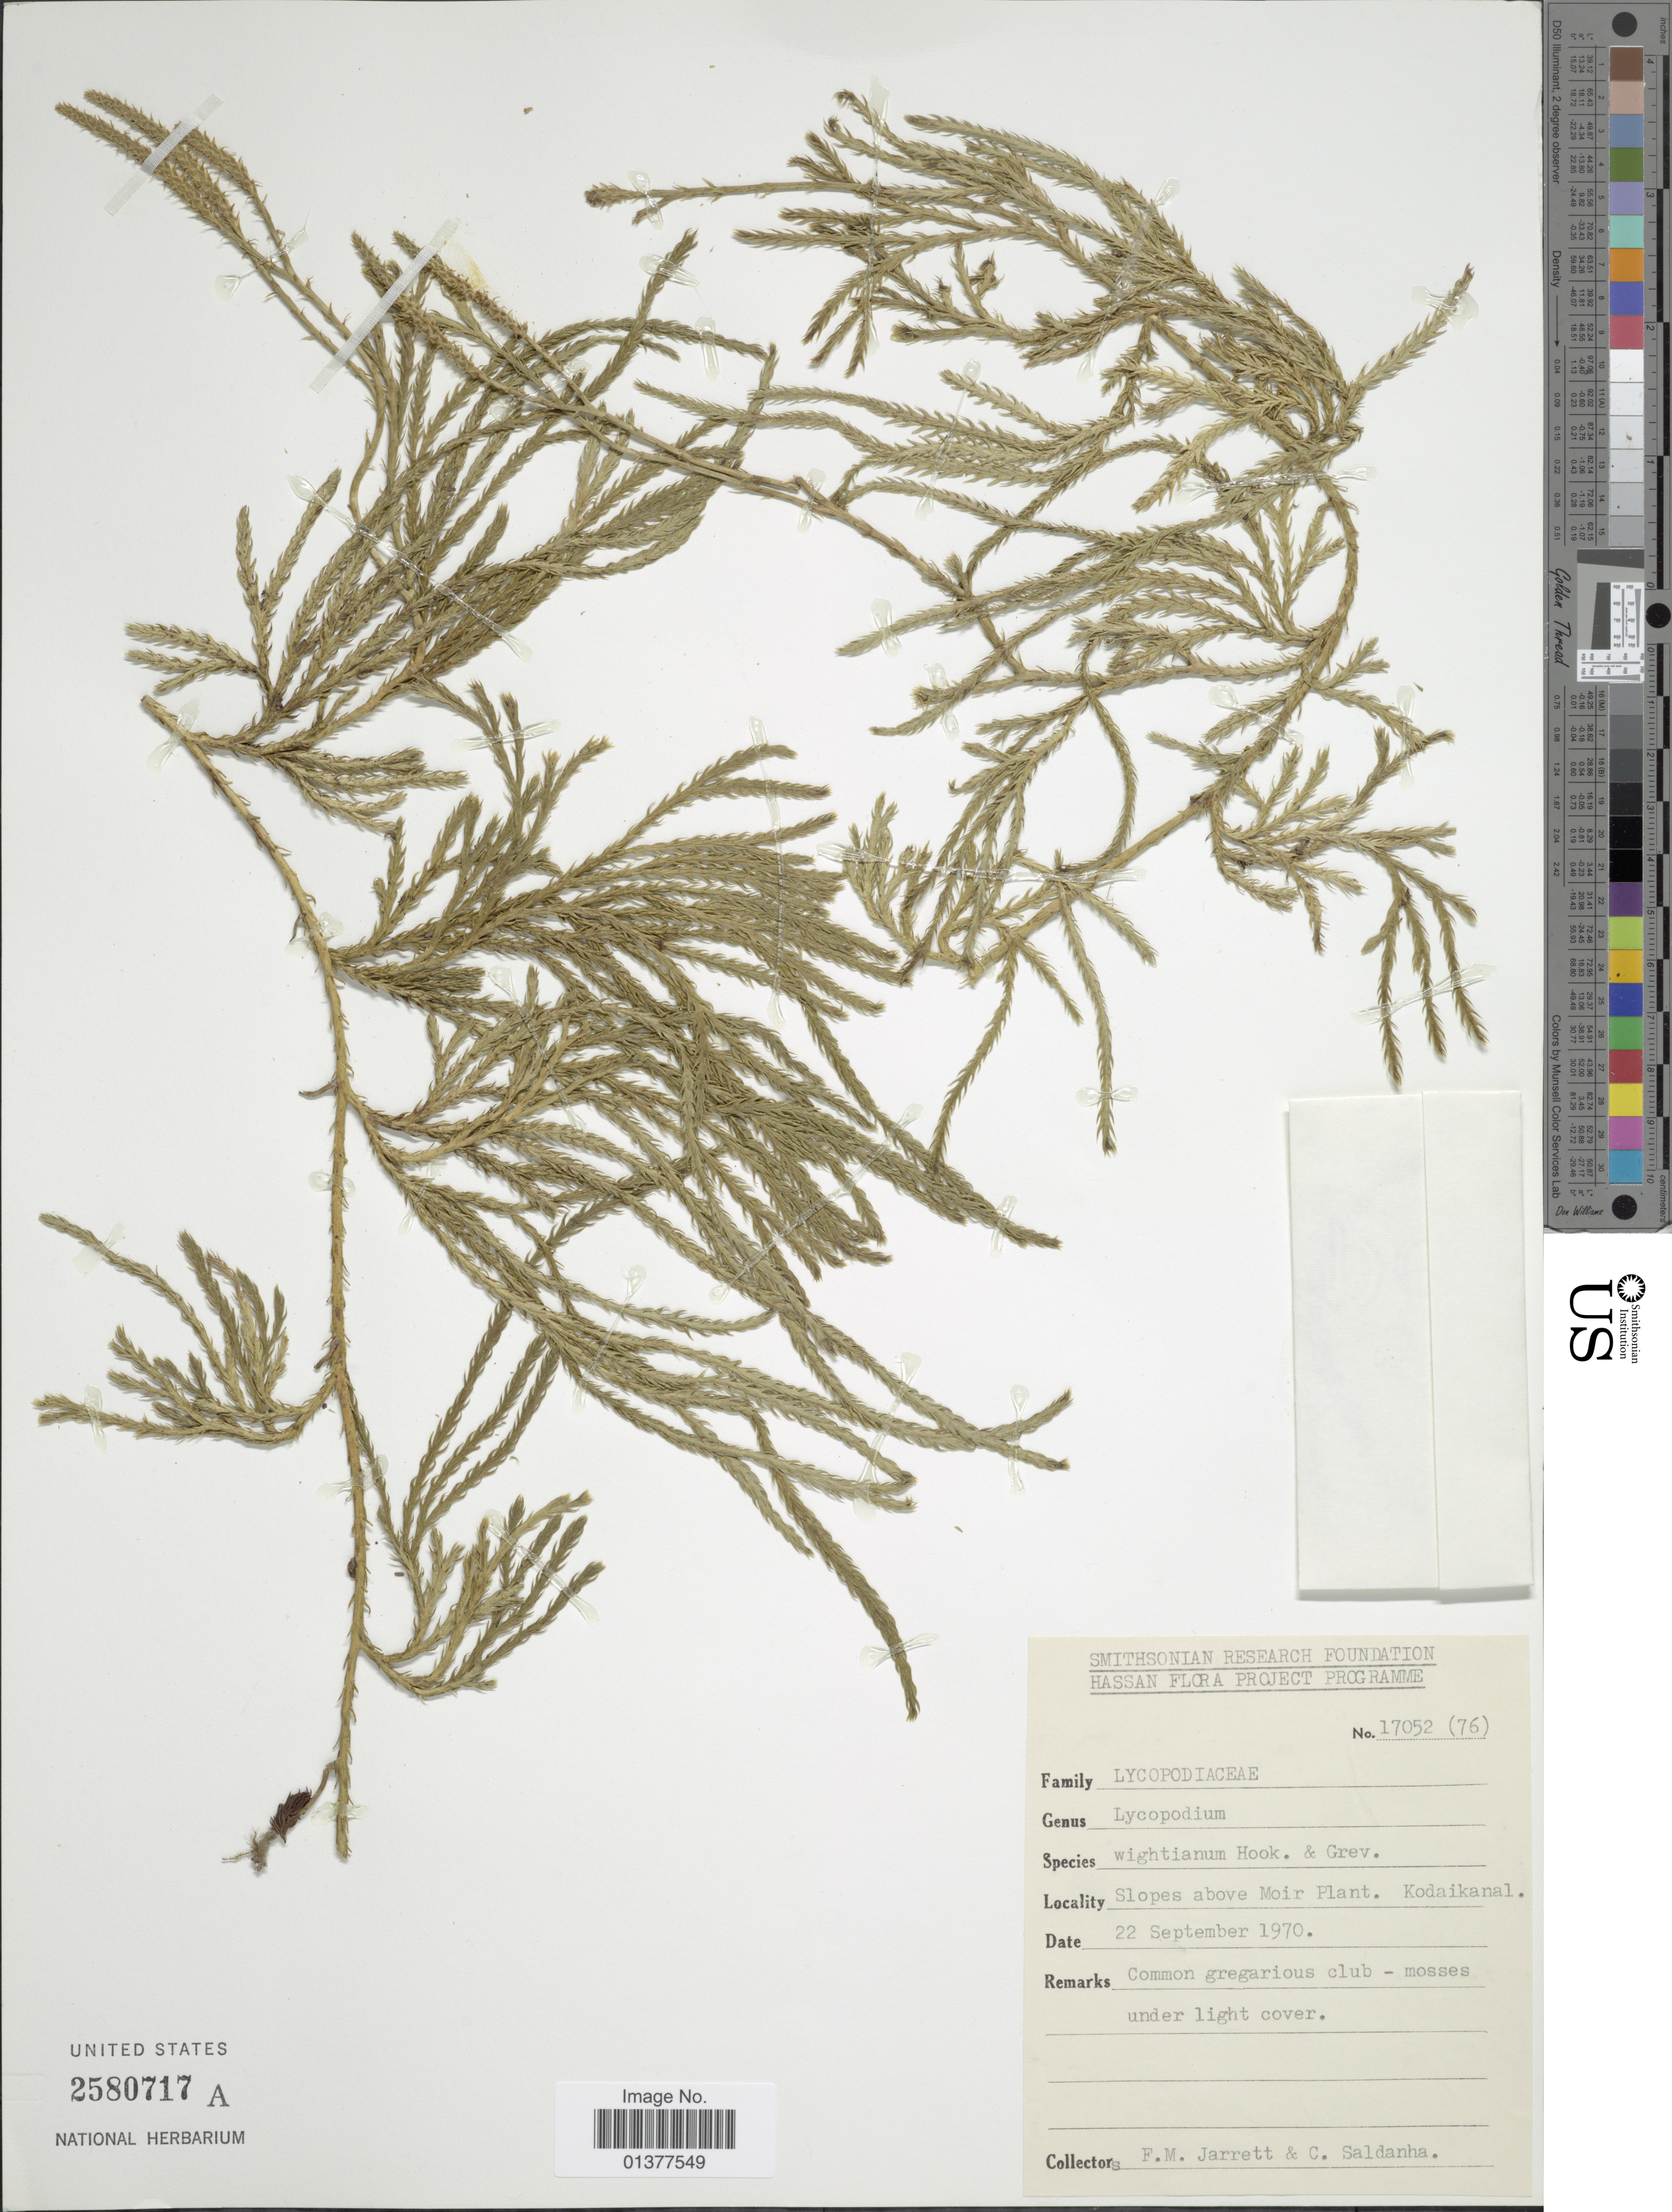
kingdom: Plantae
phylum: Tracheophyta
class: Lycopodiopsida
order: Lycopodiales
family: Lycopodiaceae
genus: Diphasiastrum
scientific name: Diphasiastrum wightianum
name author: (Wall. ex Hook. & Grev.) Holub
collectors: F. M. Jarrett & C. Saldanha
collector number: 17052(76)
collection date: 1970-09-22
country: India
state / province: Tamil Nadu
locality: Slopes above Moir Plant, Kodaikanal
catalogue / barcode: US 2580717A